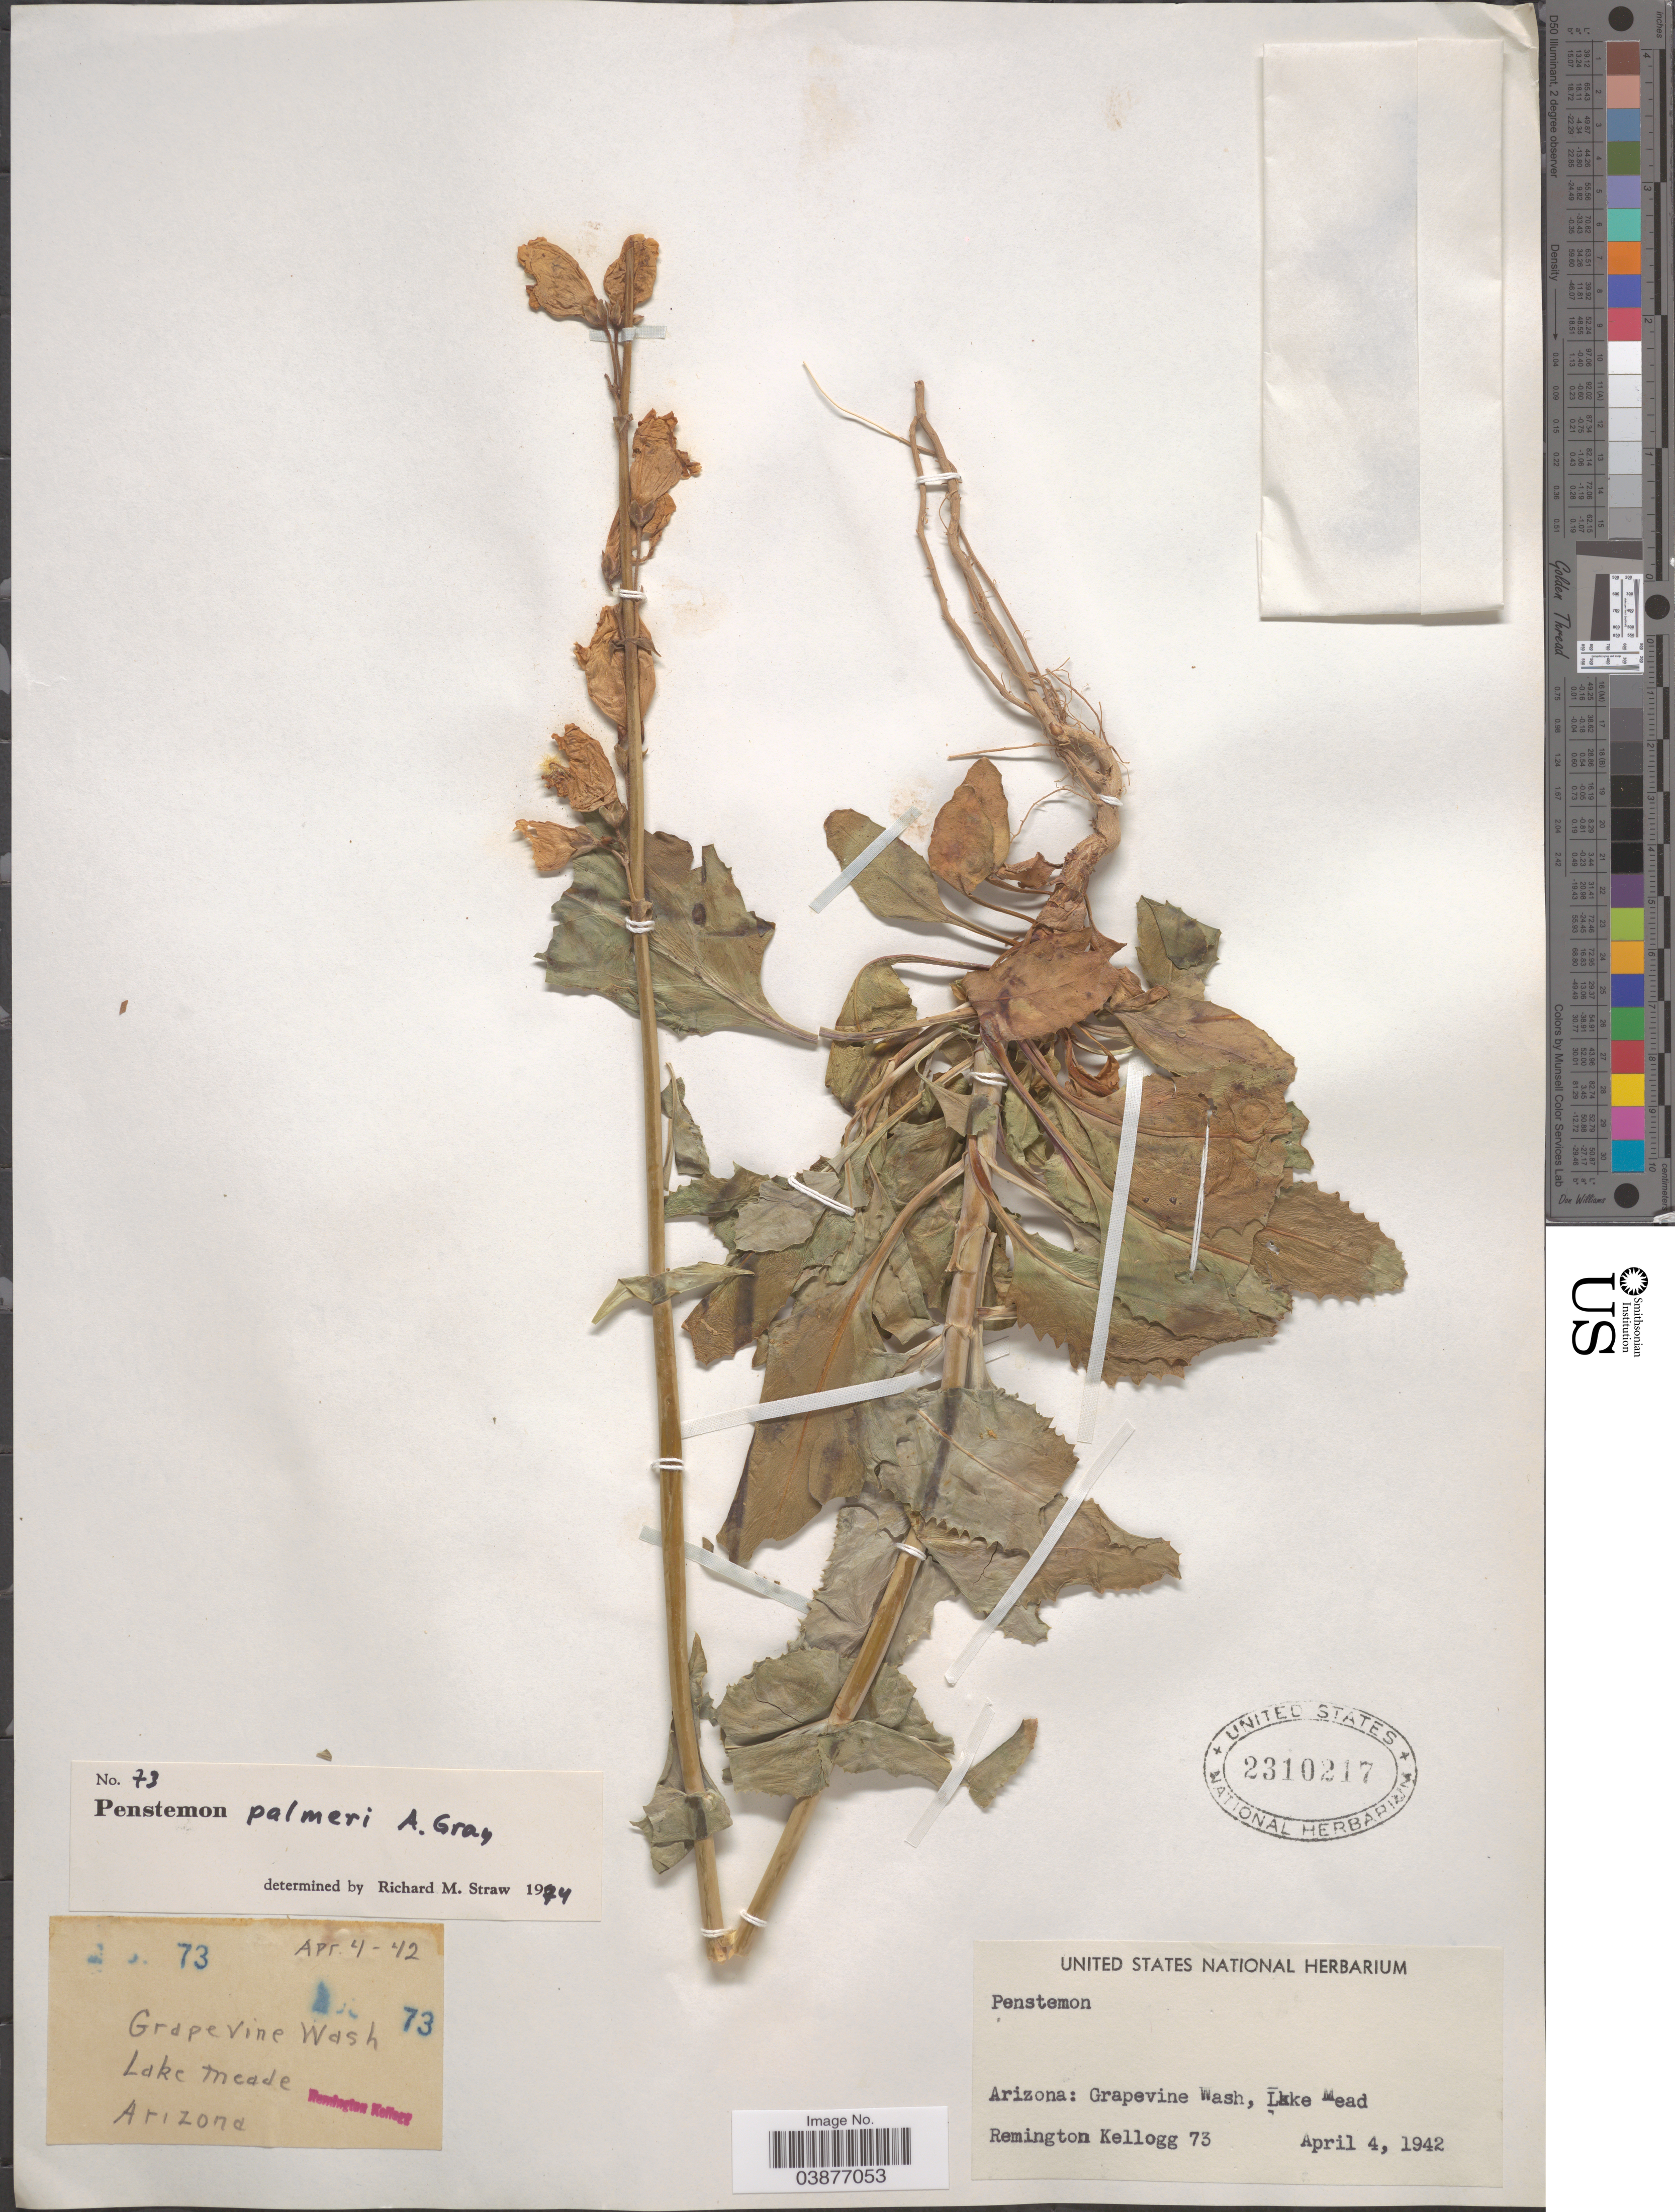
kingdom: Plantae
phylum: Tracheophyta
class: Magnoliopsida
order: Lamiales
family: Plantaginaceae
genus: Penstemon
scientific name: Penstemon palmeri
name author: A. Gray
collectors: R. Kellogg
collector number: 73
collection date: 1942-04-04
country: United States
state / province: Arizona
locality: Grapevine Wash, Lake Meade.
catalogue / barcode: US 2310217